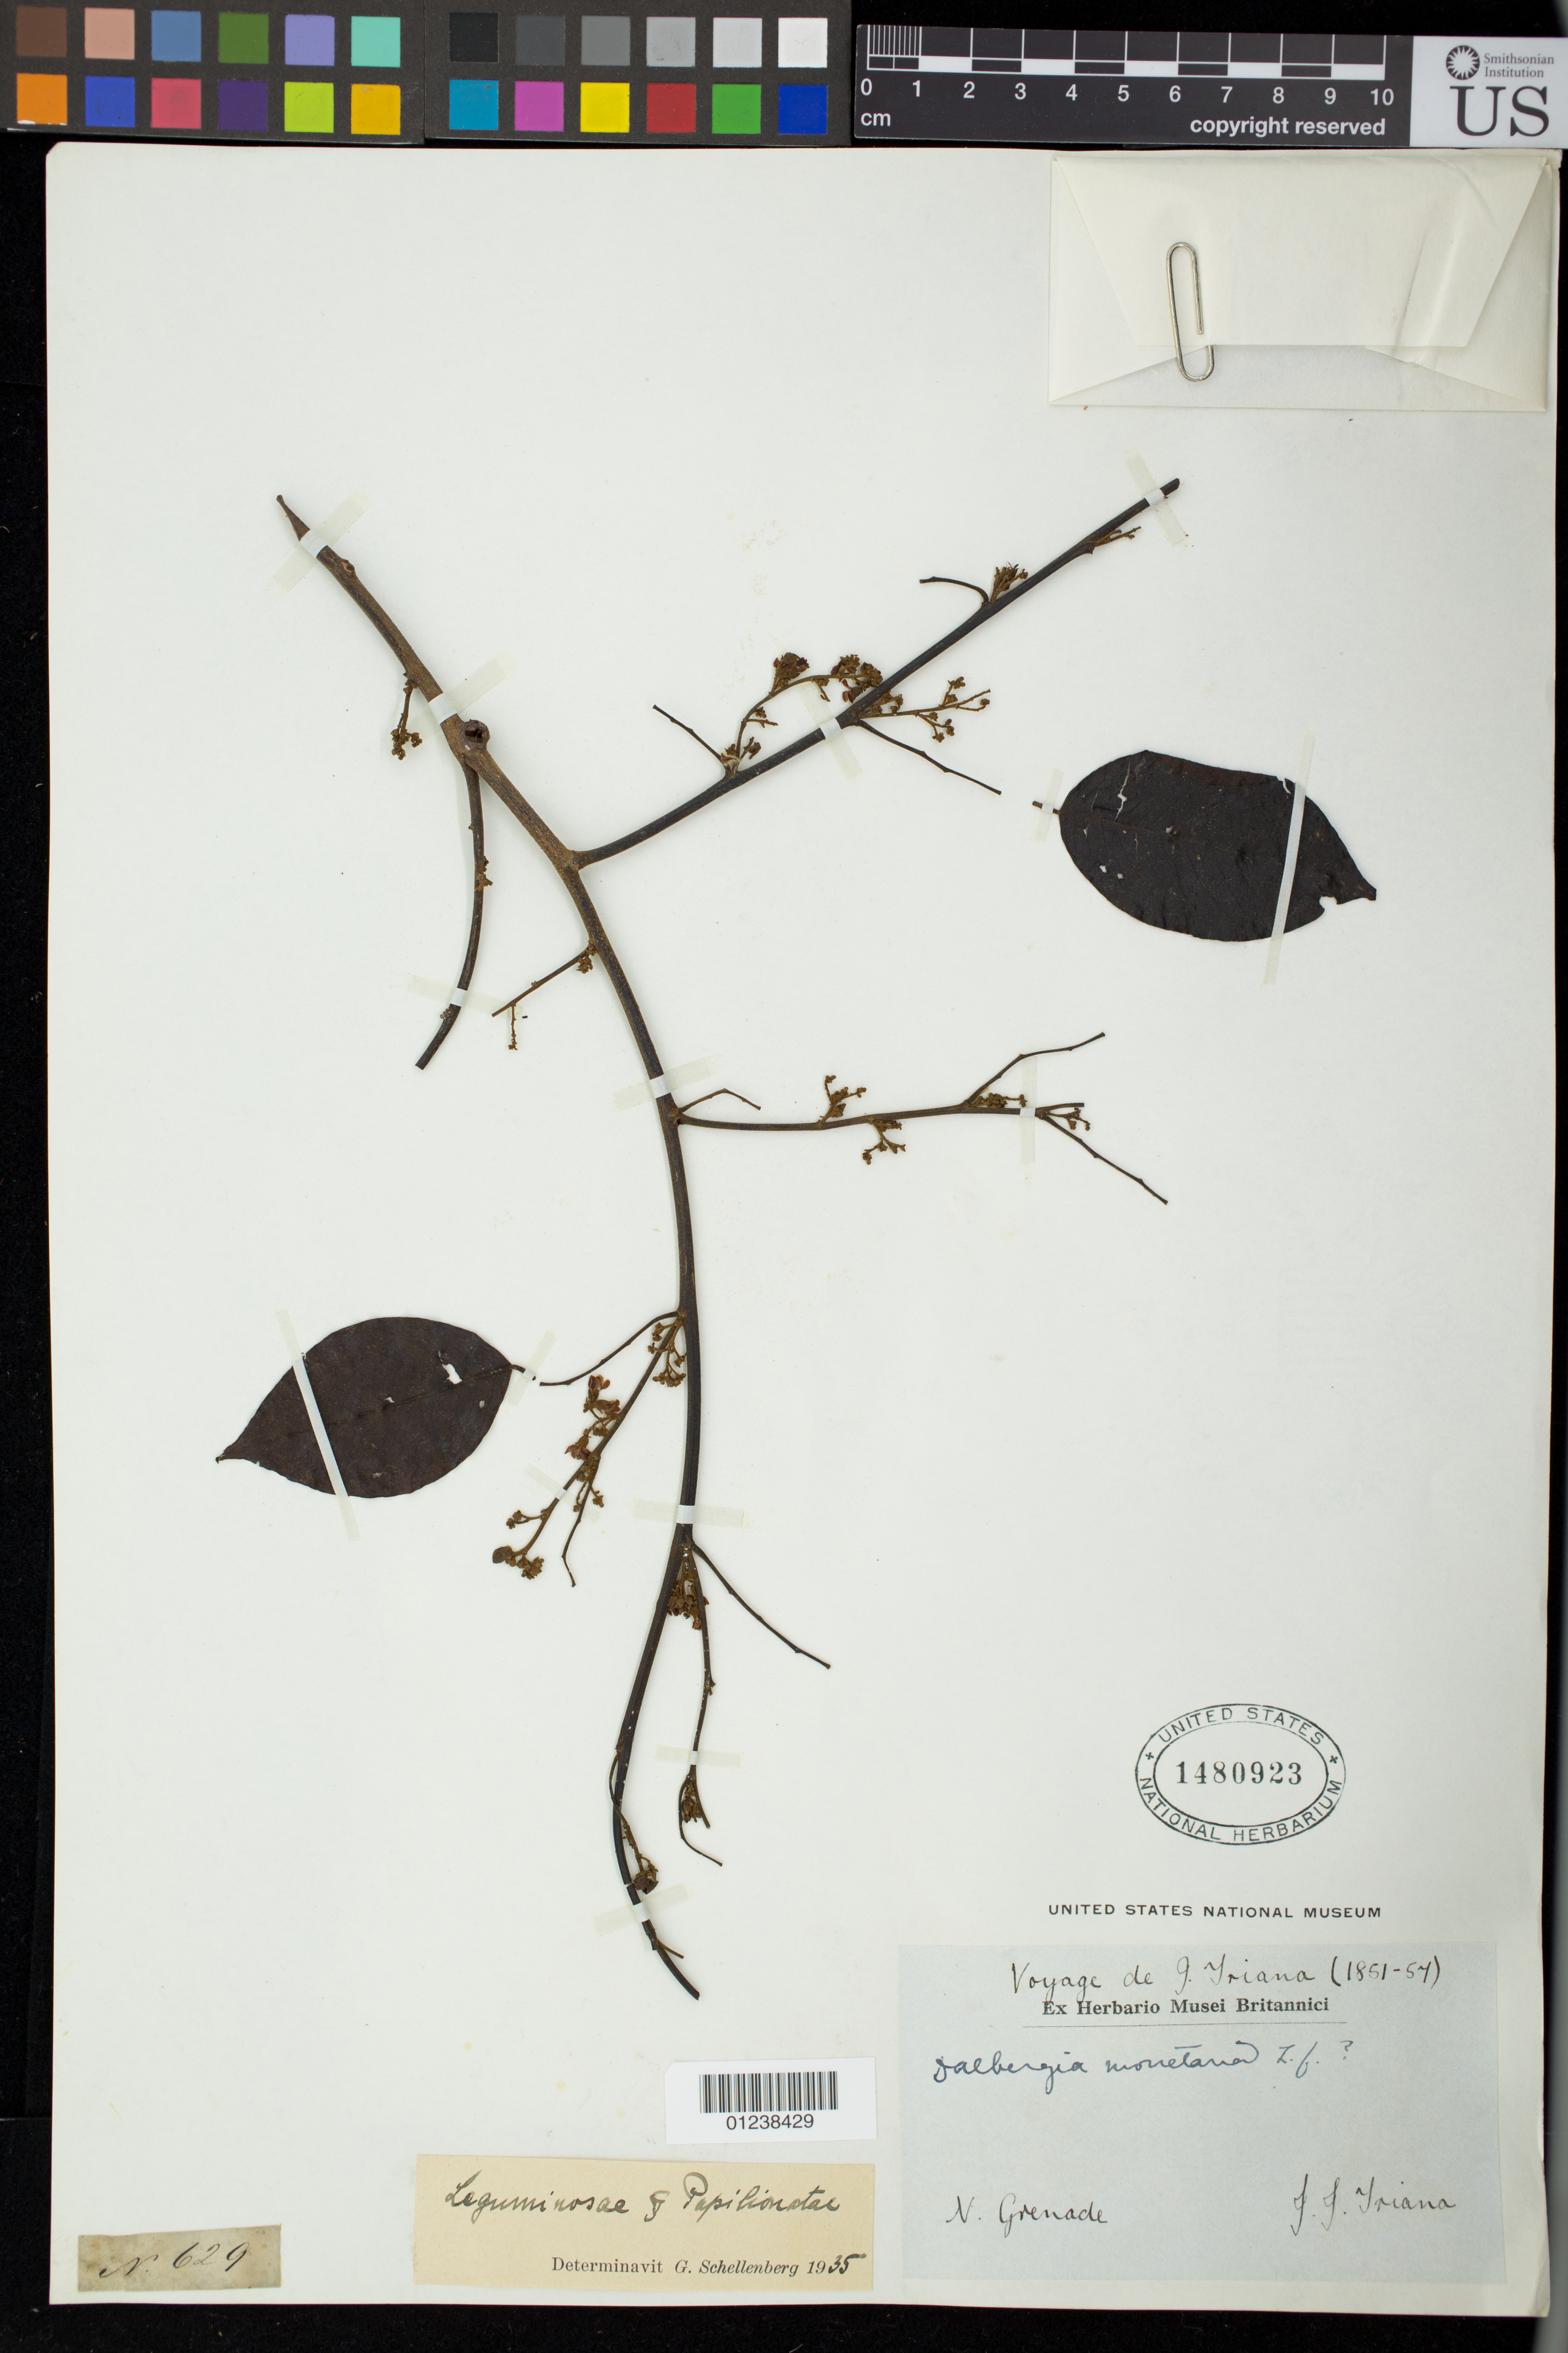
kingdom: Plantae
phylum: Tracheophyta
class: Magnoliopsida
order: Fabales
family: Fabaceae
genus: Dalbergia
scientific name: Dalbergia monetaria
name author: L. f.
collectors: J. J. Triana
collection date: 1851/1854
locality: N. Grenade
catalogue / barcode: US 1480923